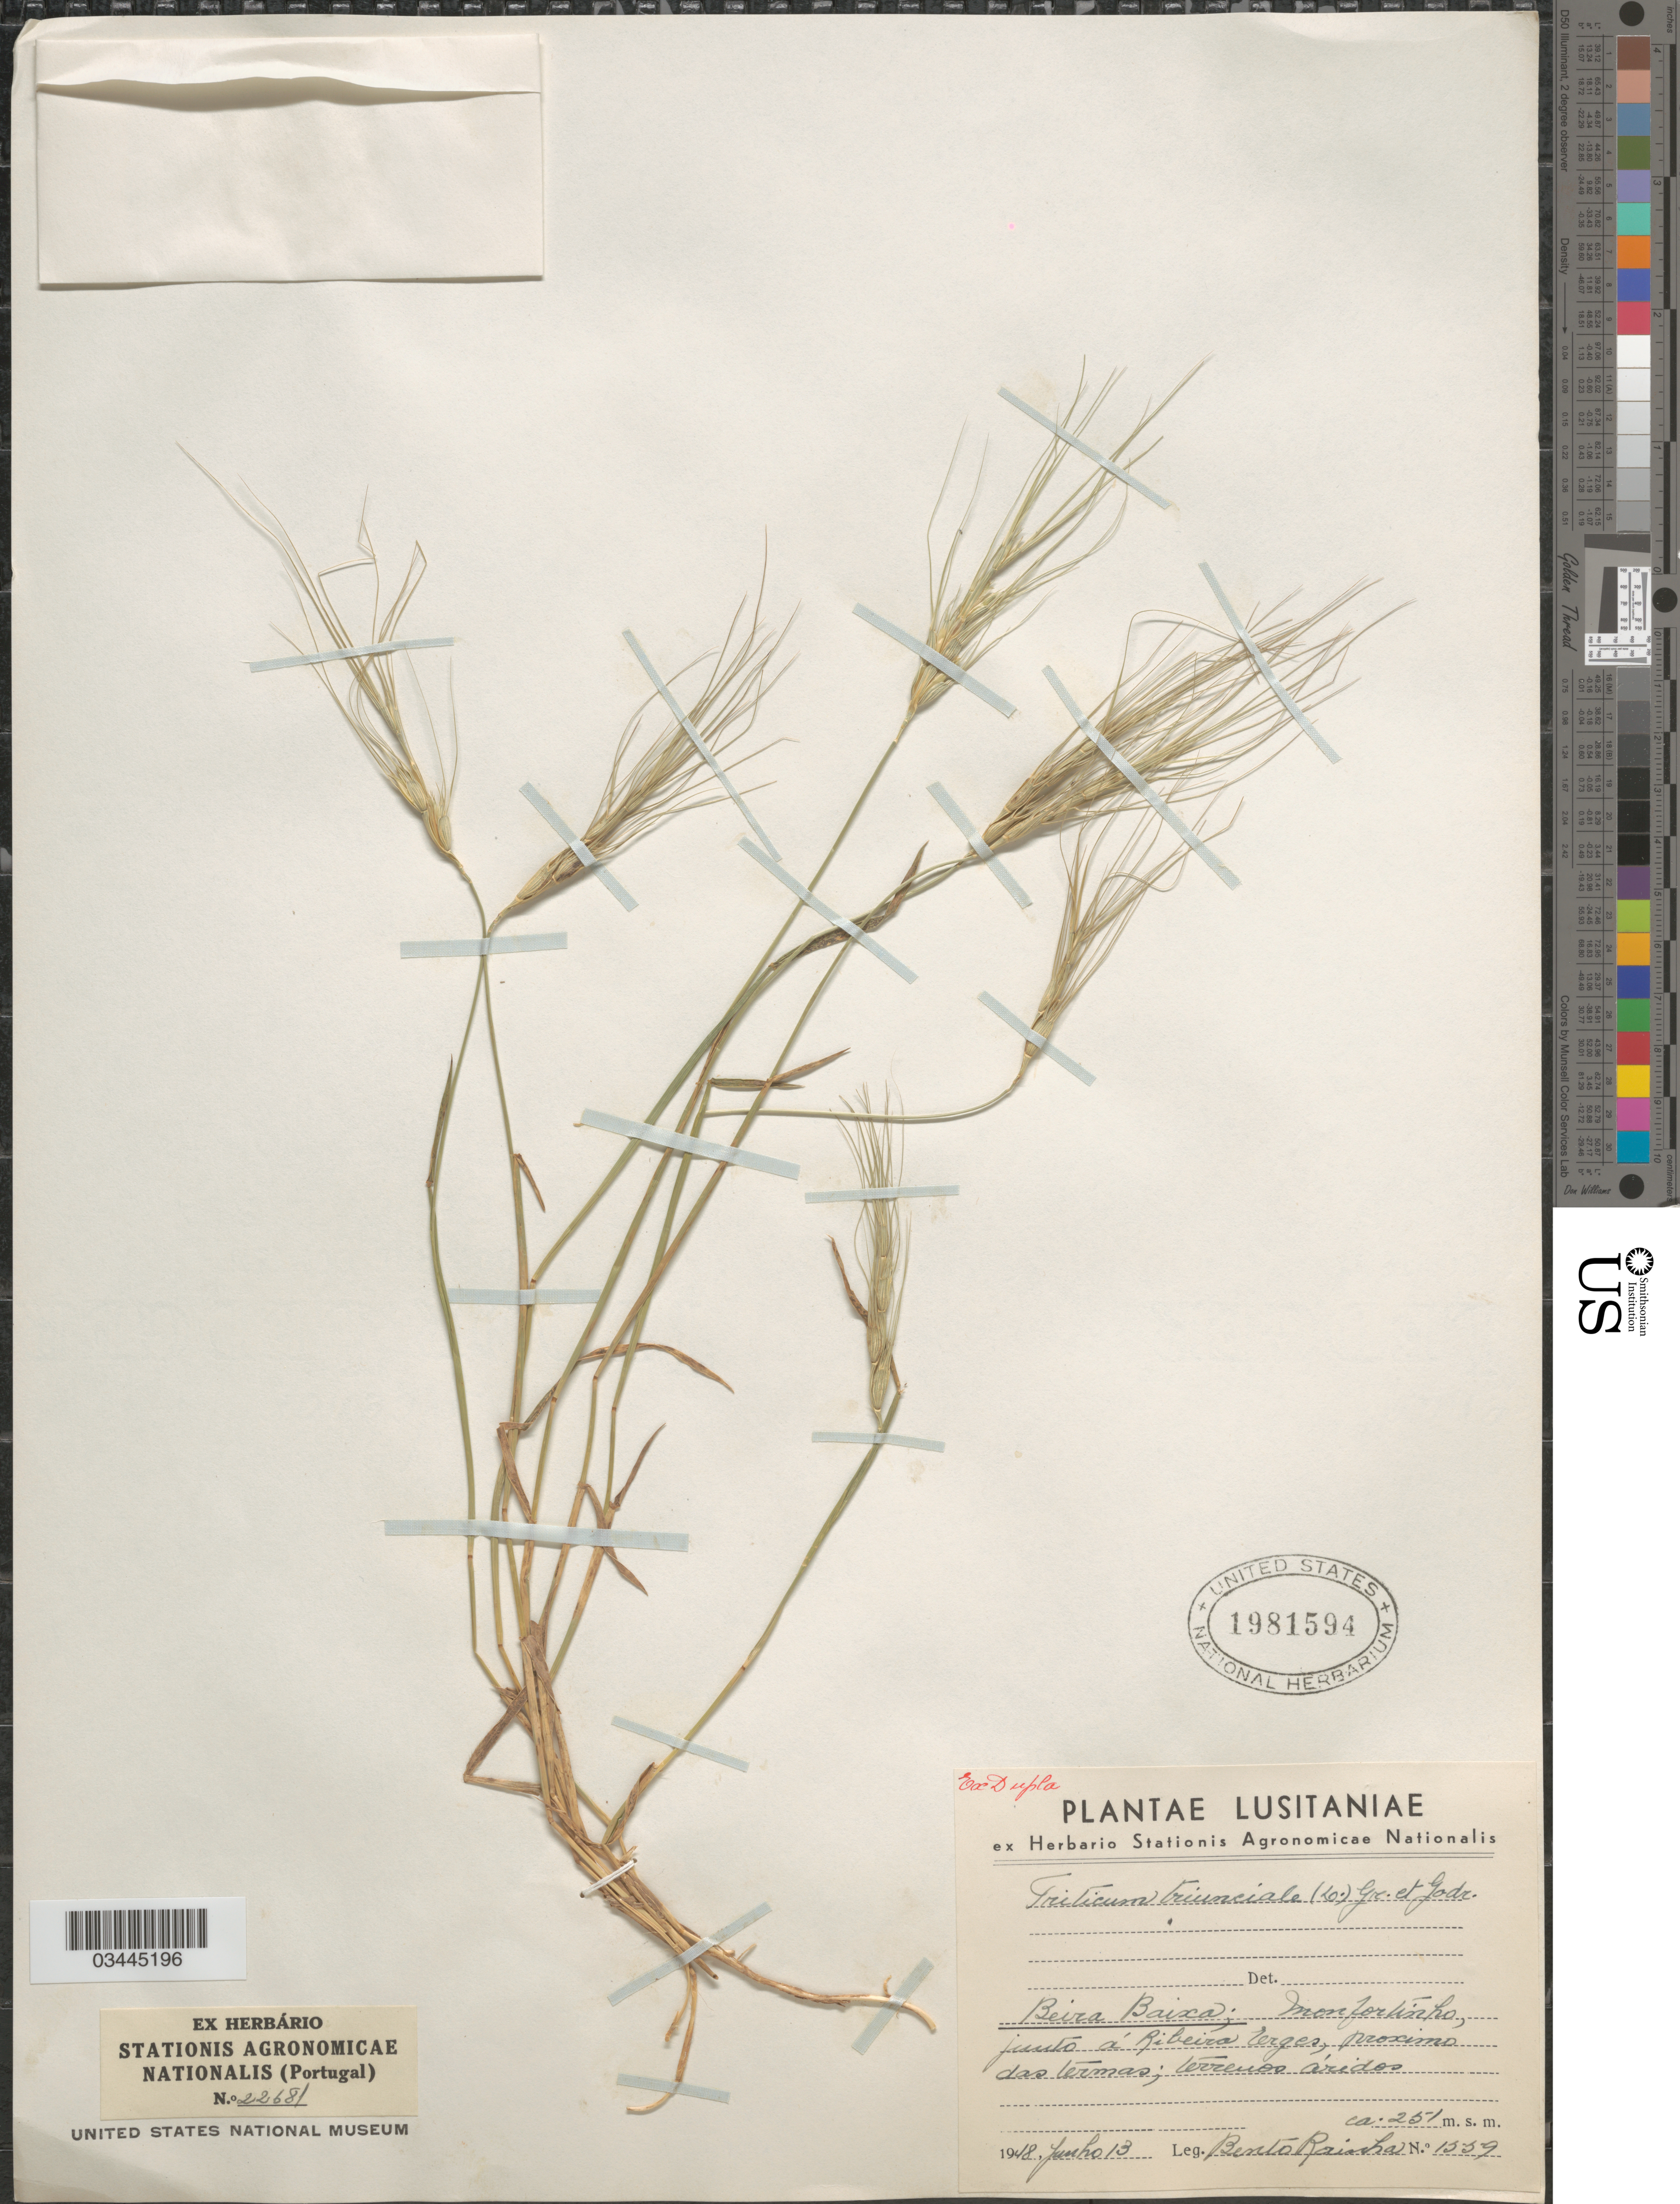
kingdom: Plantae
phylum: Tracheophyta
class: Liliopsida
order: Poales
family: Poaceae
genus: Aegilops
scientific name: Aegilops triuncialis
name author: L.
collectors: B. Rainha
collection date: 1948-06-13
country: Portugal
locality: Lusitaniae. Beira Baixa; Monfortinho, junto à Ribeira terges [interpreted], proximo das termas; terrenos aridos.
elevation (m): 251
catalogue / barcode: US 1981594